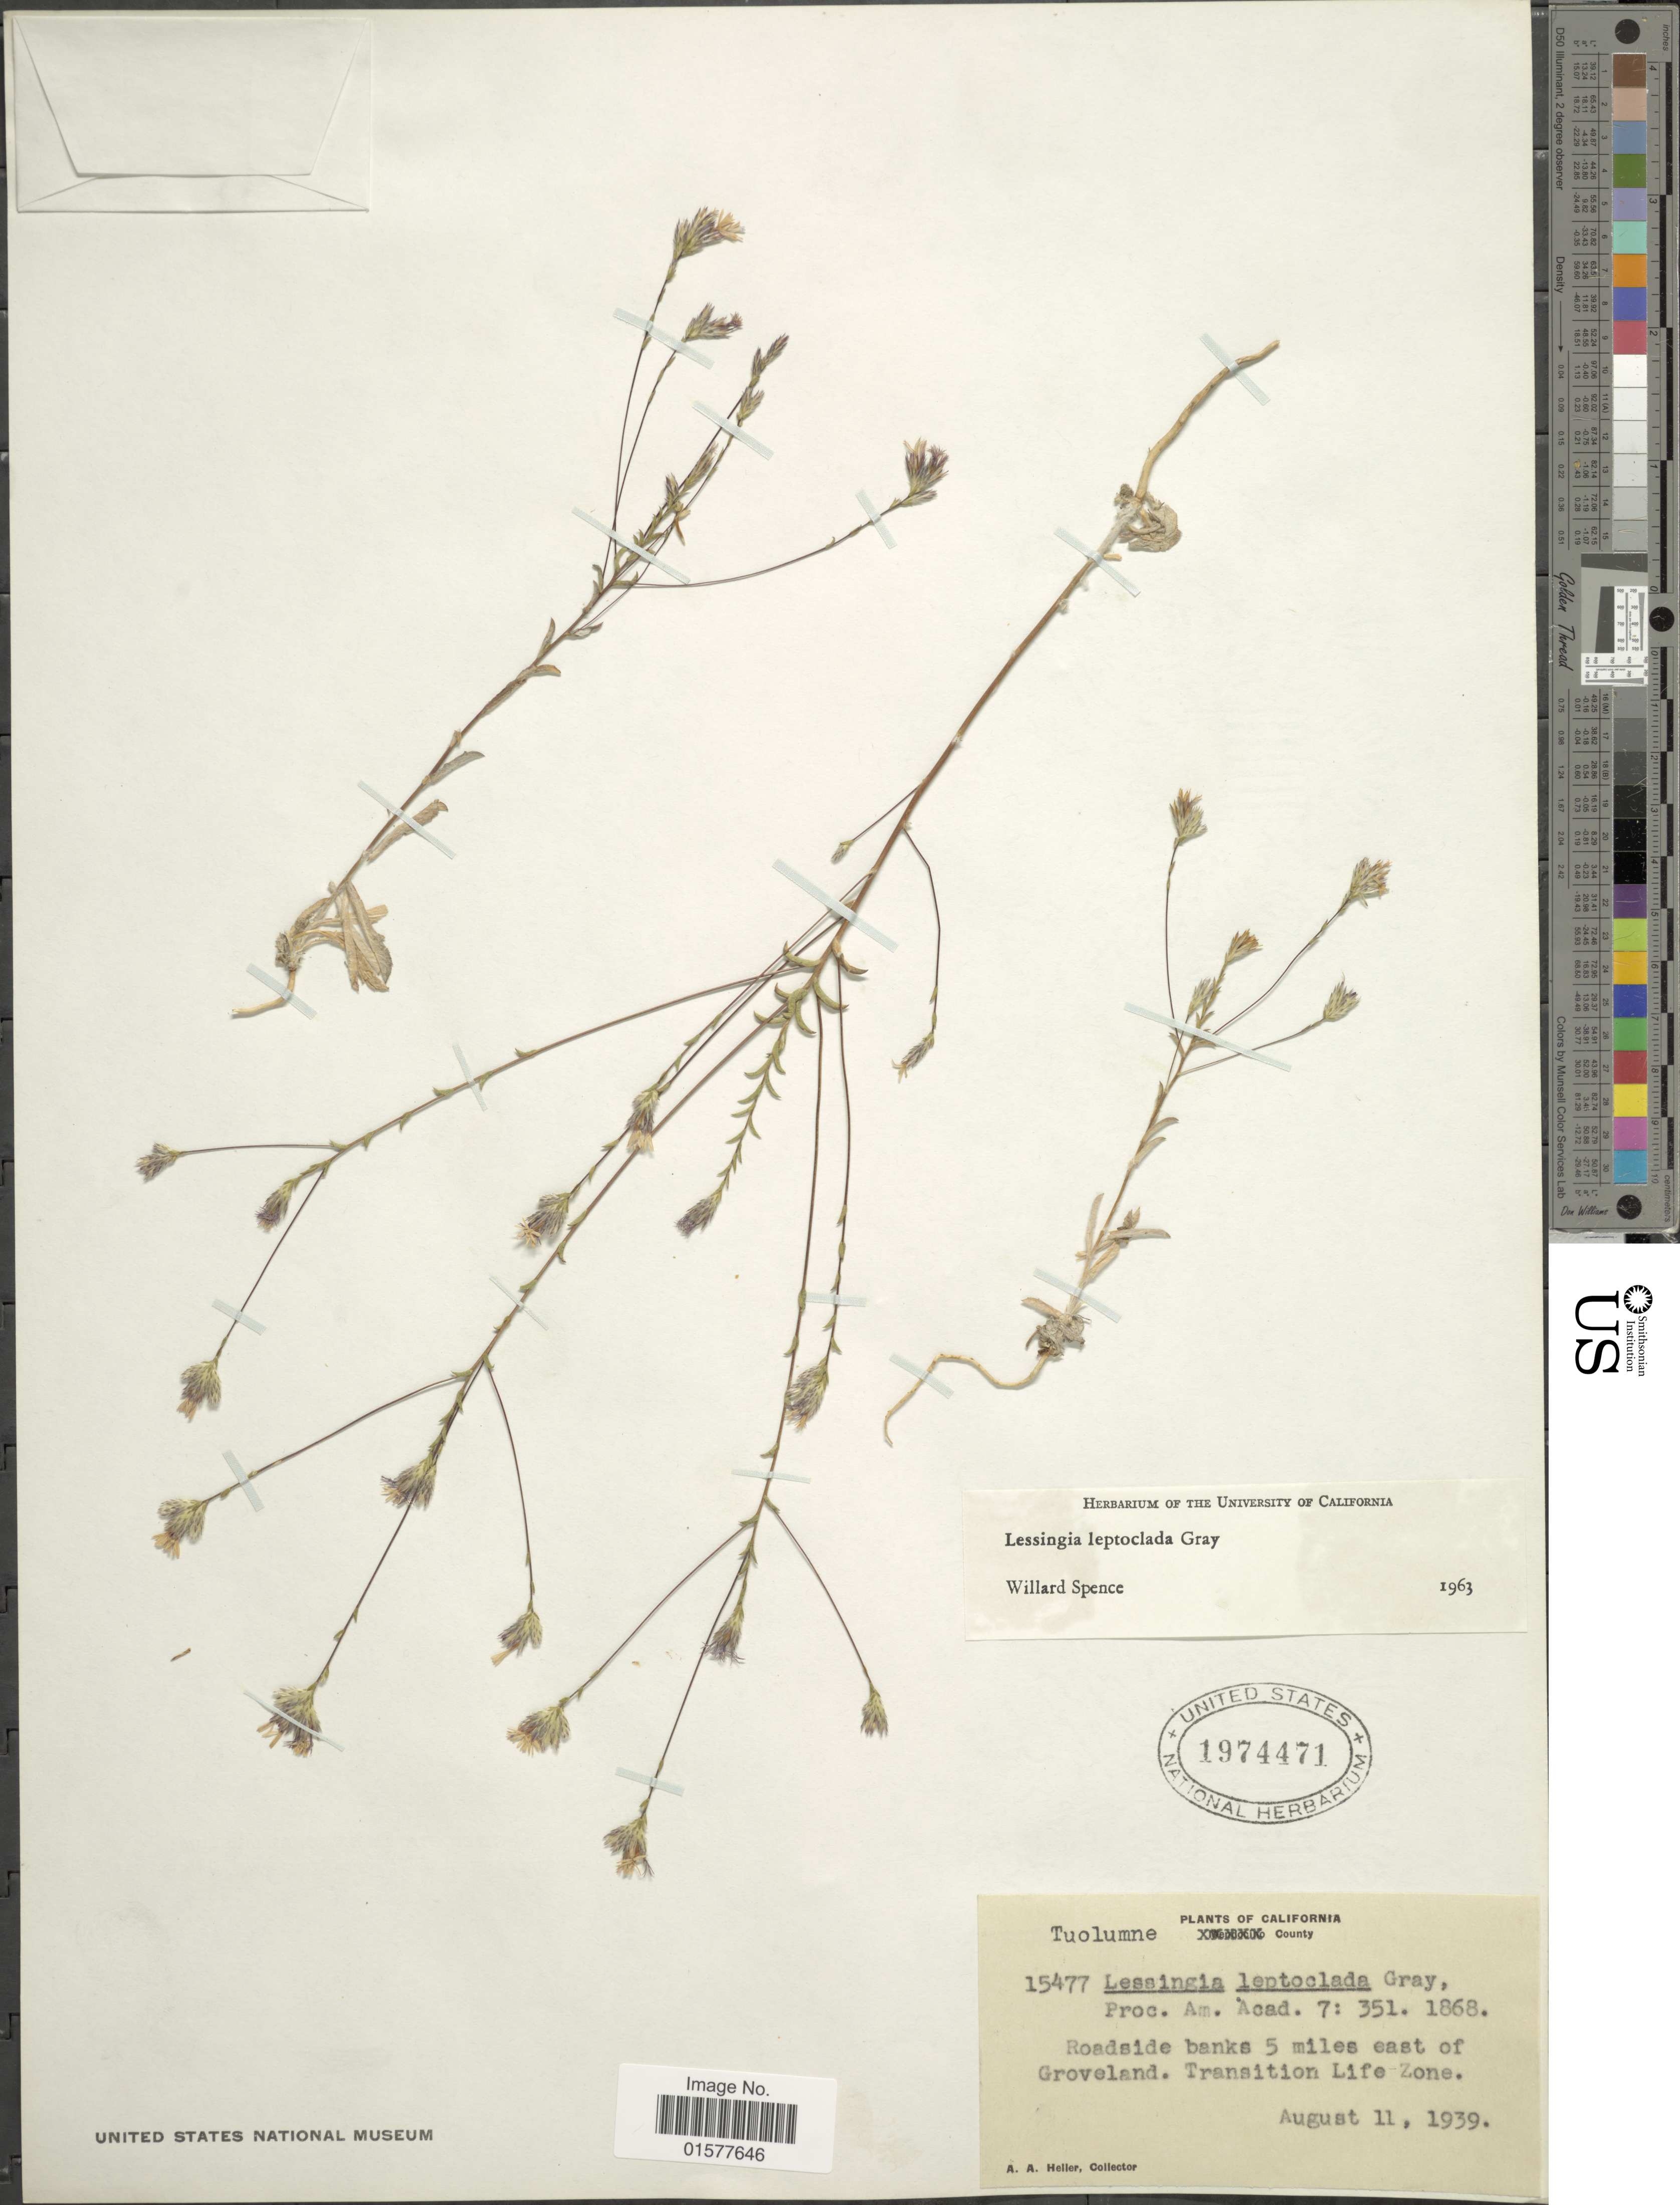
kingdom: Plantae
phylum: Tracheophyta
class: Magnoliopsida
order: Asterales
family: Asteraceae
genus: Lessingia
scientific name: Lessingia leptoclada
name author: A. Gray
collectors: A. A. Heller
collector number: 15477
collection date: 1939-08-11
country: United States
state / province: California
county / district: Tuolumne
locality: Tuolumne County, Roadside banks 5 miles east of Groveland, Transition LIfe Zone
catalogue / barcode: US 1974471